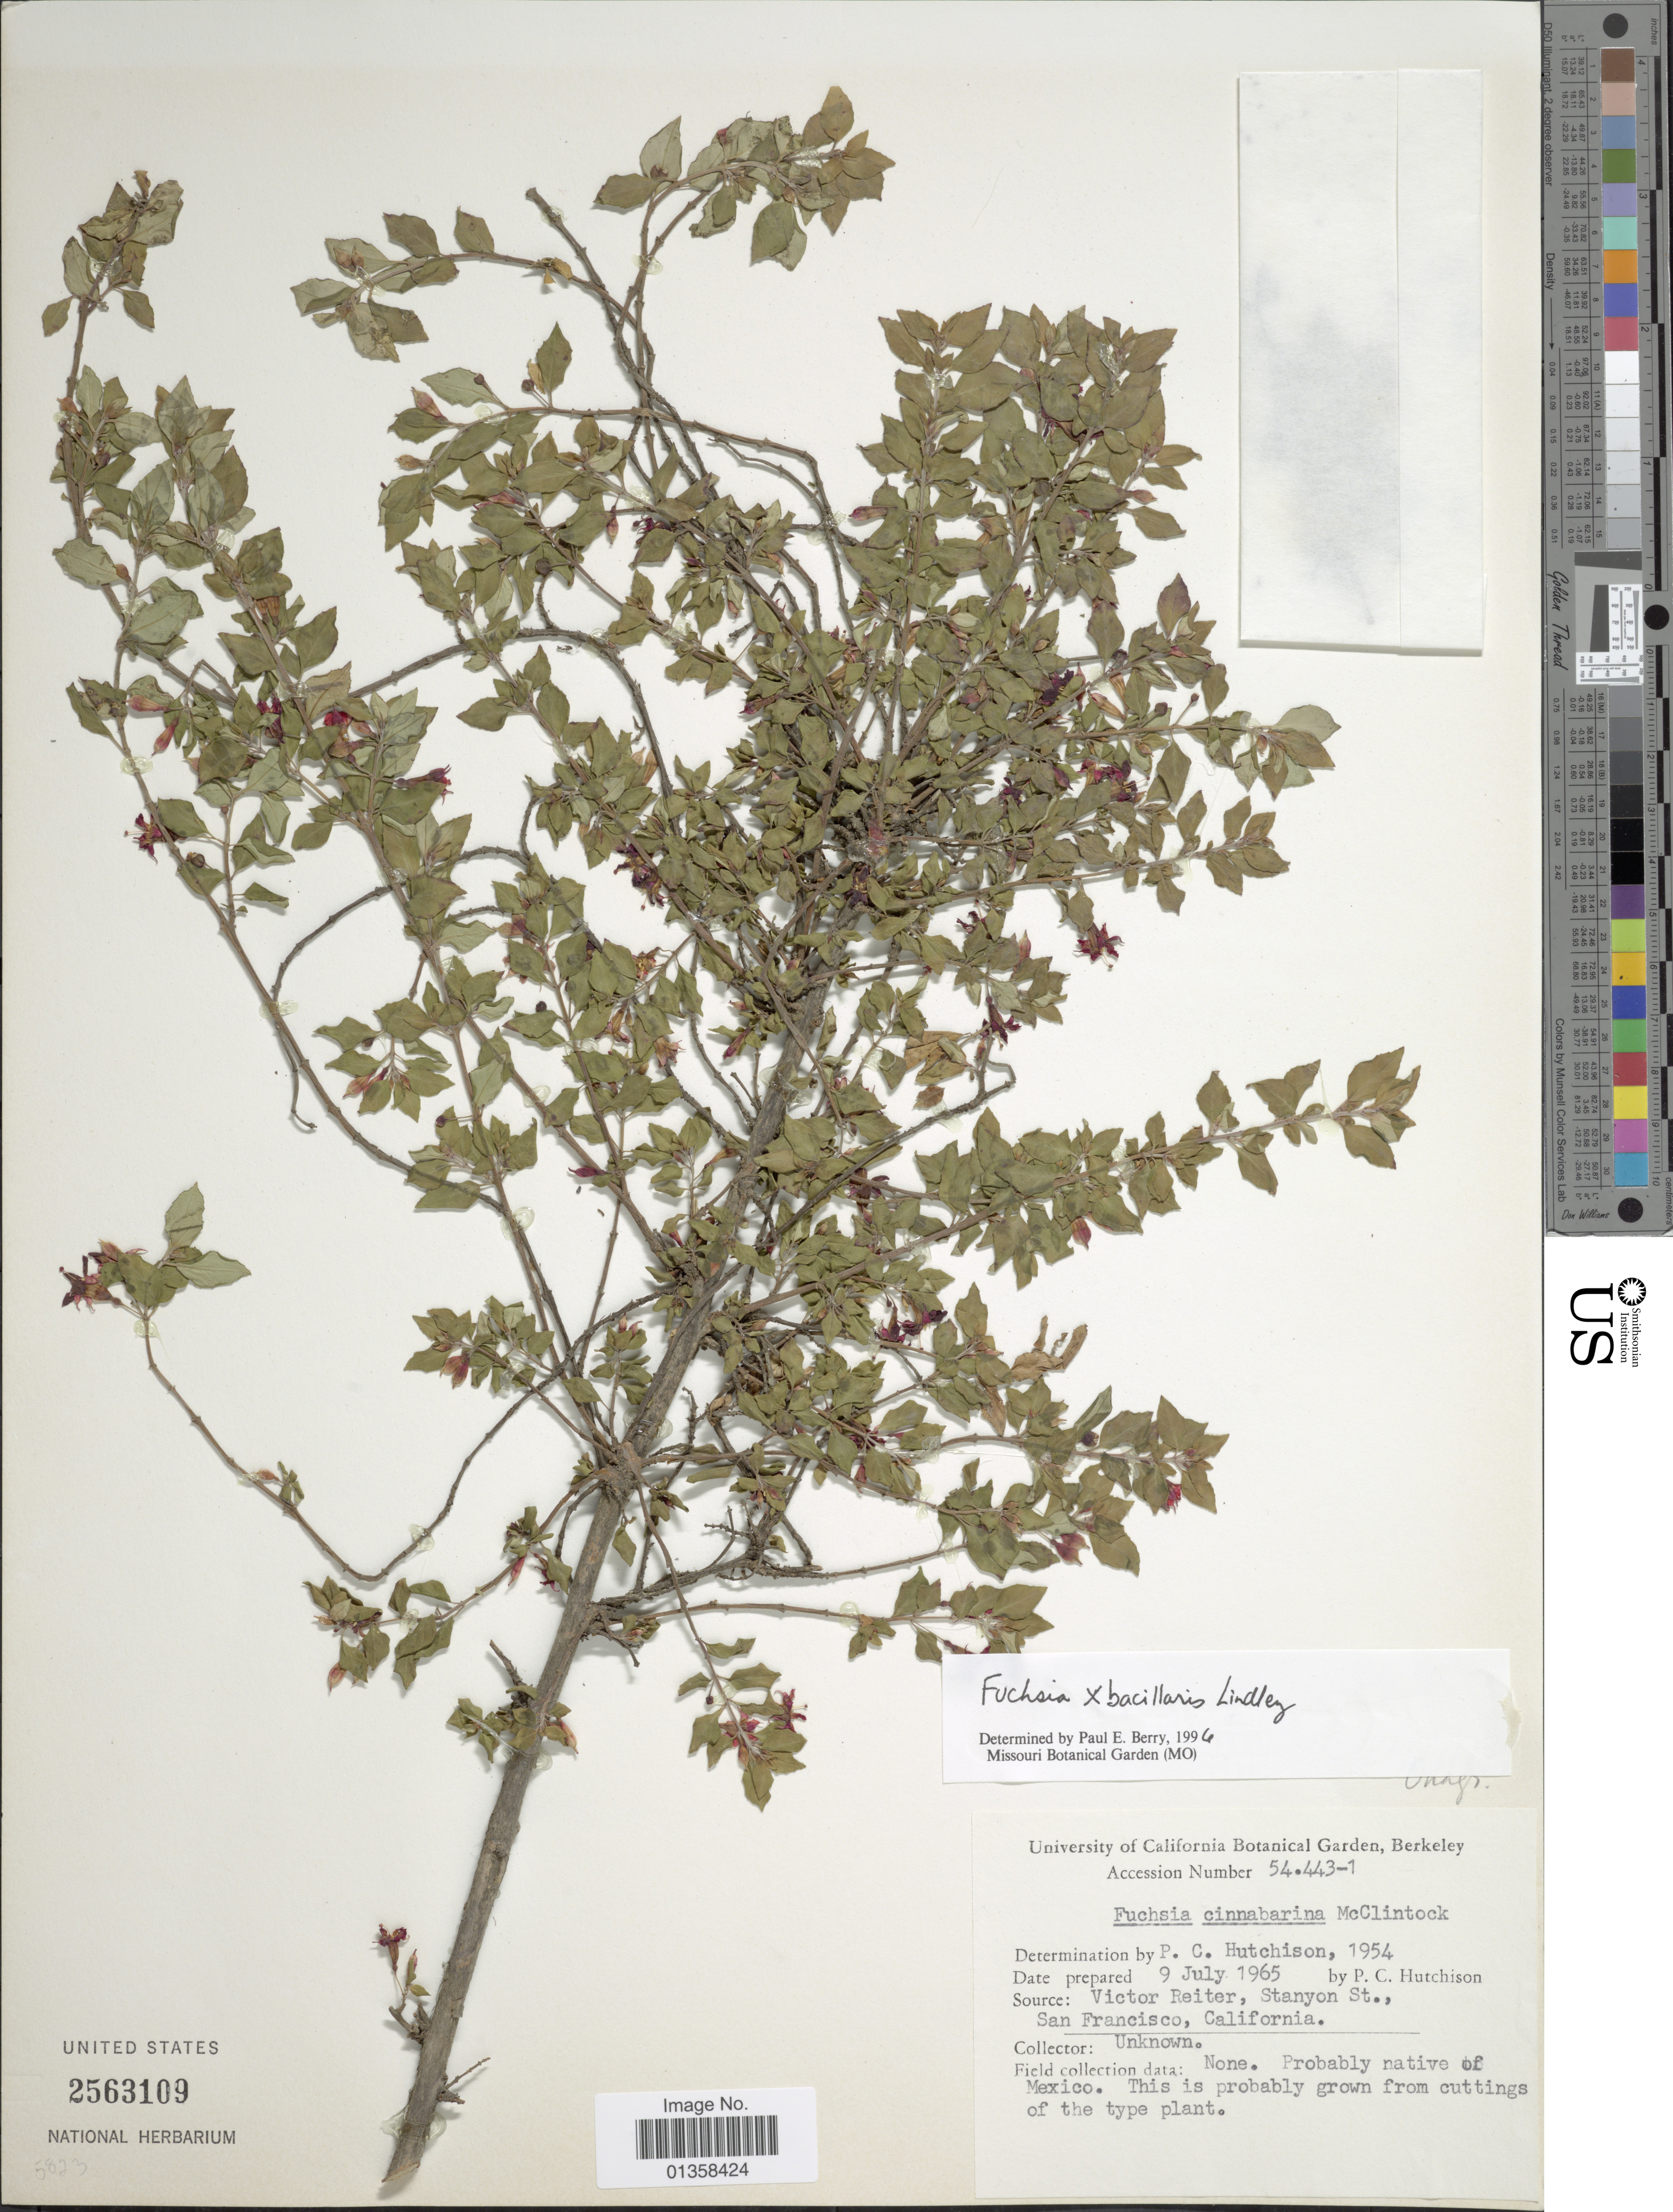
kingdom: Plantae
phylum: Tracheophyta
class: Magnoliopsida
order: Myrtales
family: Onagraceae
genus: Fuchsia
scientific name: Fuchsia x bacillaris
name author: Lindl.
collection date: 1965-07-09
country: United States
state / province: California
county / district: San Francisco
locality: Victor Reiter, Stanyon St., San Francisco [unsure placement]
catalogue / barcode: US 2563109